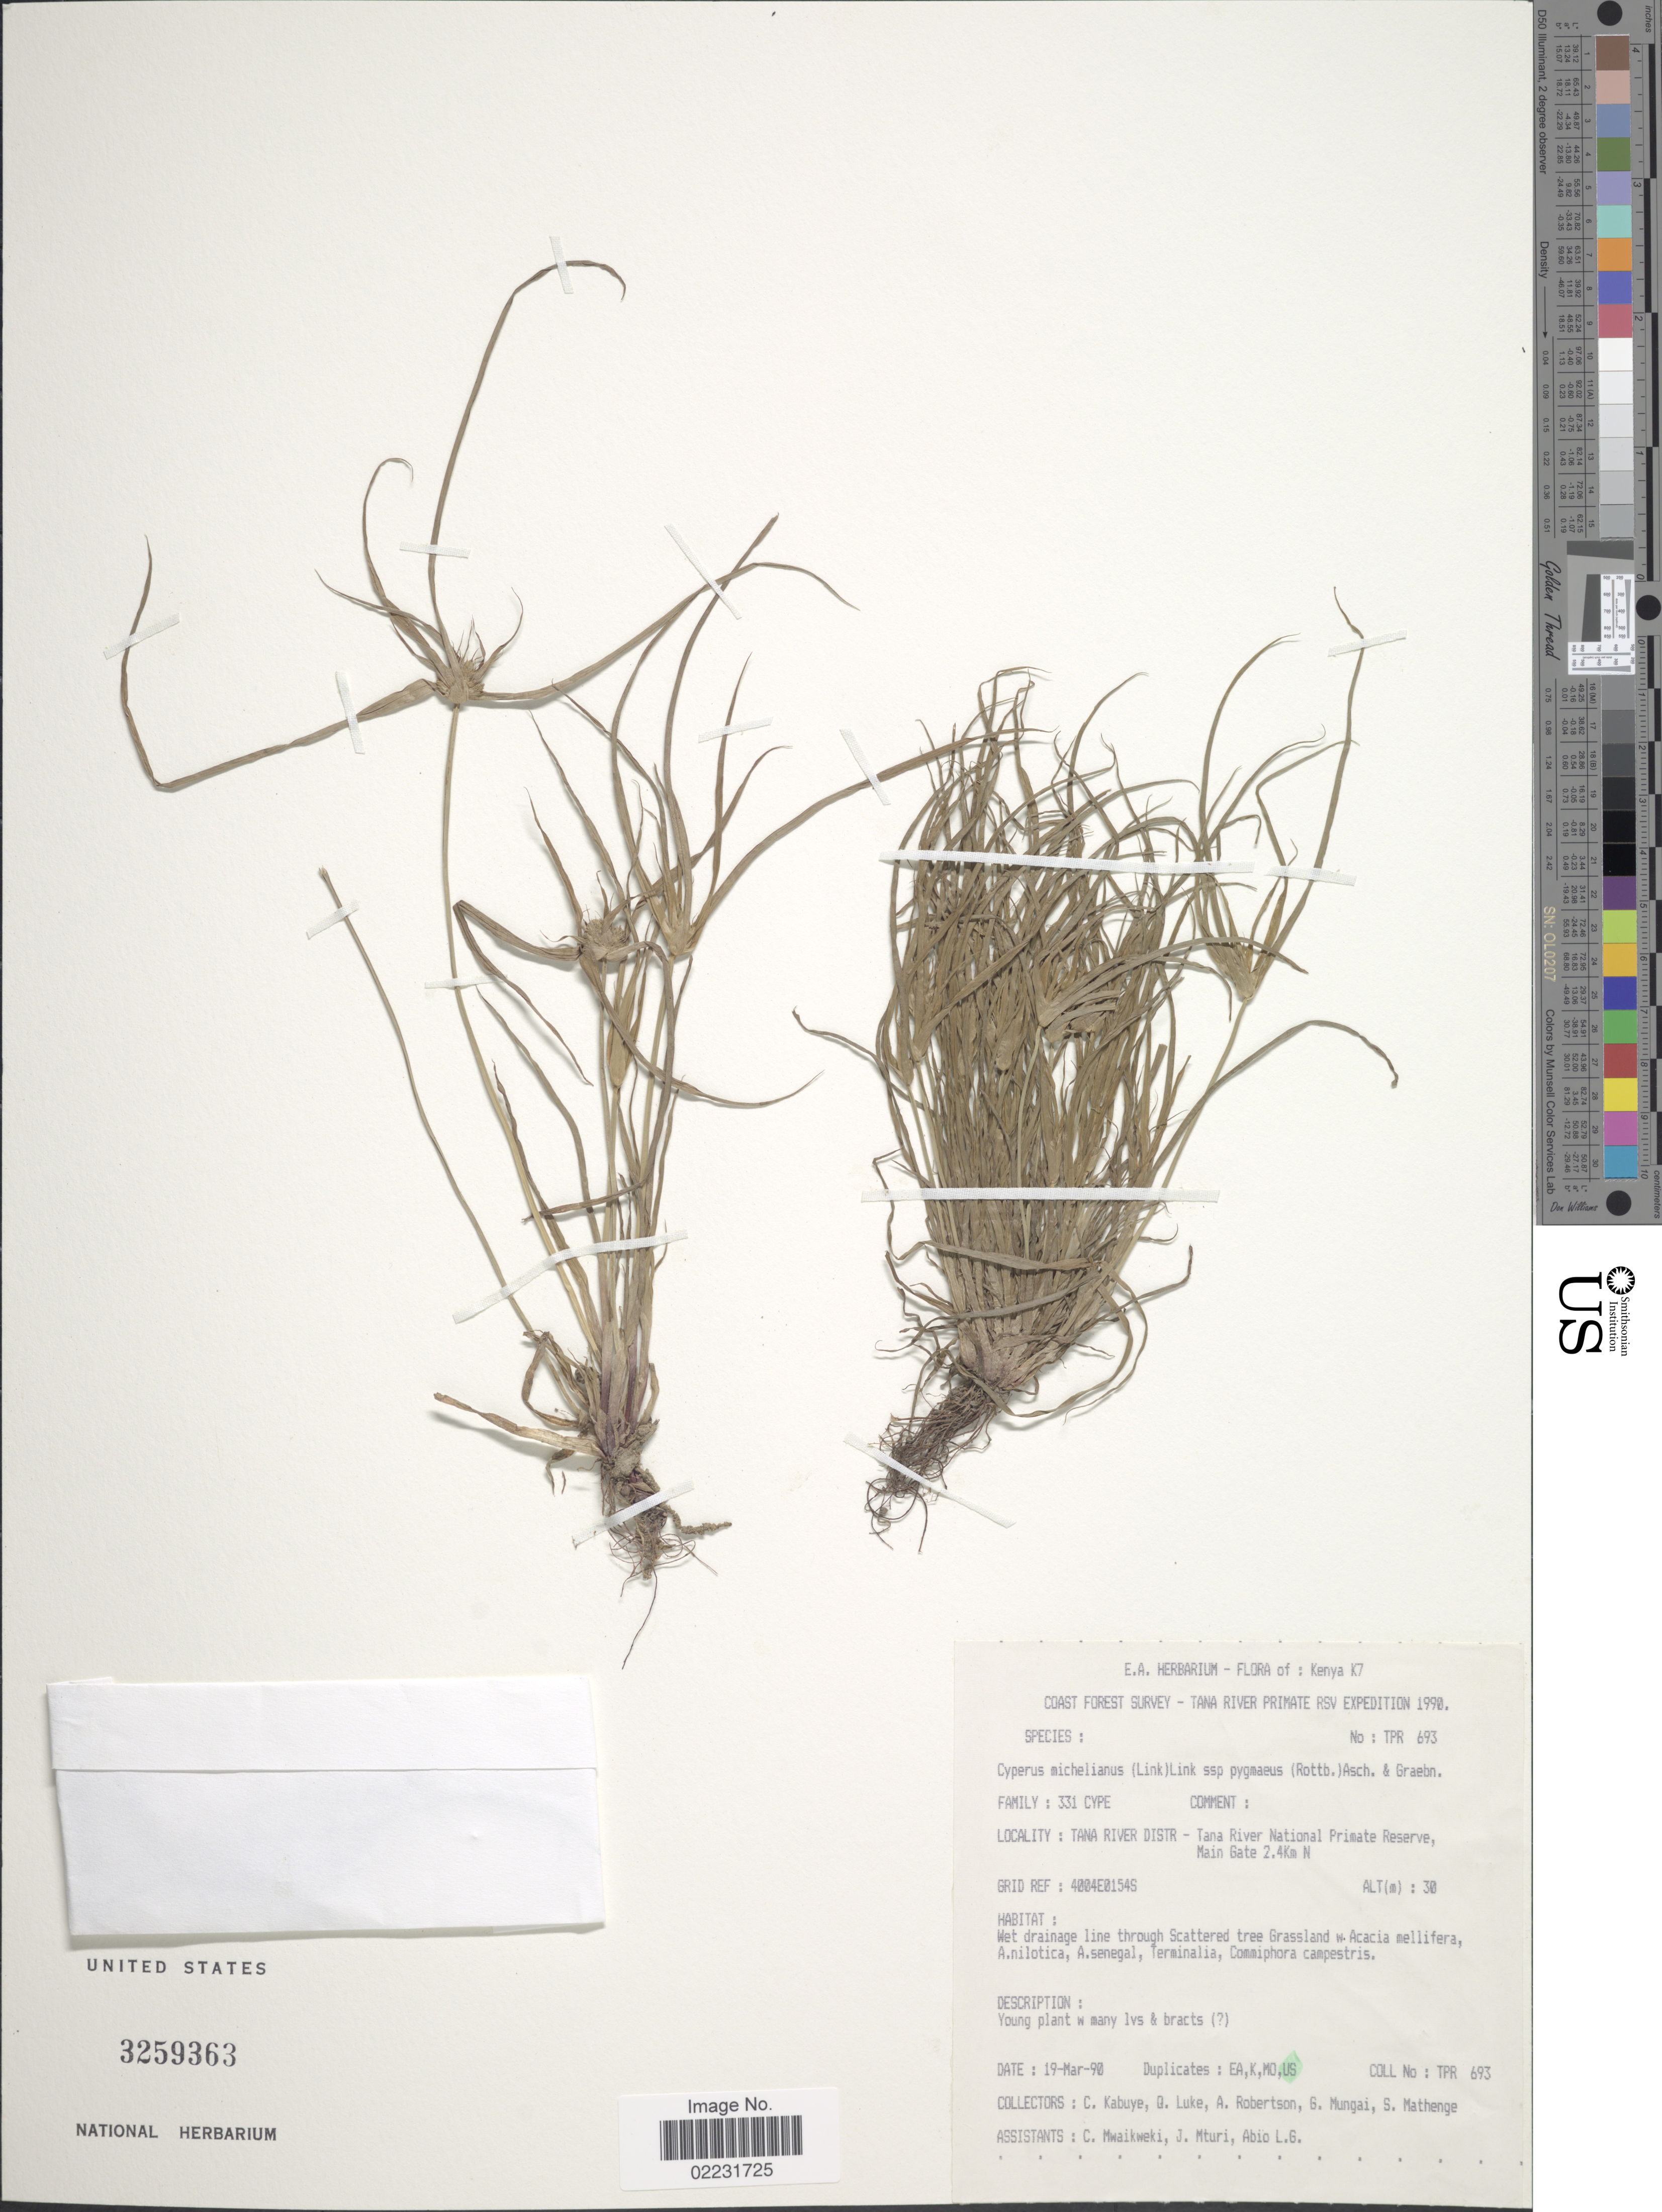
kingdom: Plantae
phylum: Tracheophyta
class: Liliopsida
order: Poales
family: Cyperaceae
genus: Cyperus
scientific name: Cyperus michelianus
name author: (L.) Delile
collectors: C. Kabuye, Q. Luke, A. Robertson, G. Mungai & et al.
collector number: TPR693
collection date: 1990-03-19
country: Kenya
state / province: Tana River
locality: Keny K7, Coast Forest, Tana River Distr, Tana River National Primate Reserve, Main Gate 2.4 km N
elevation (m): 30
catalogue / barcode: US 3259363